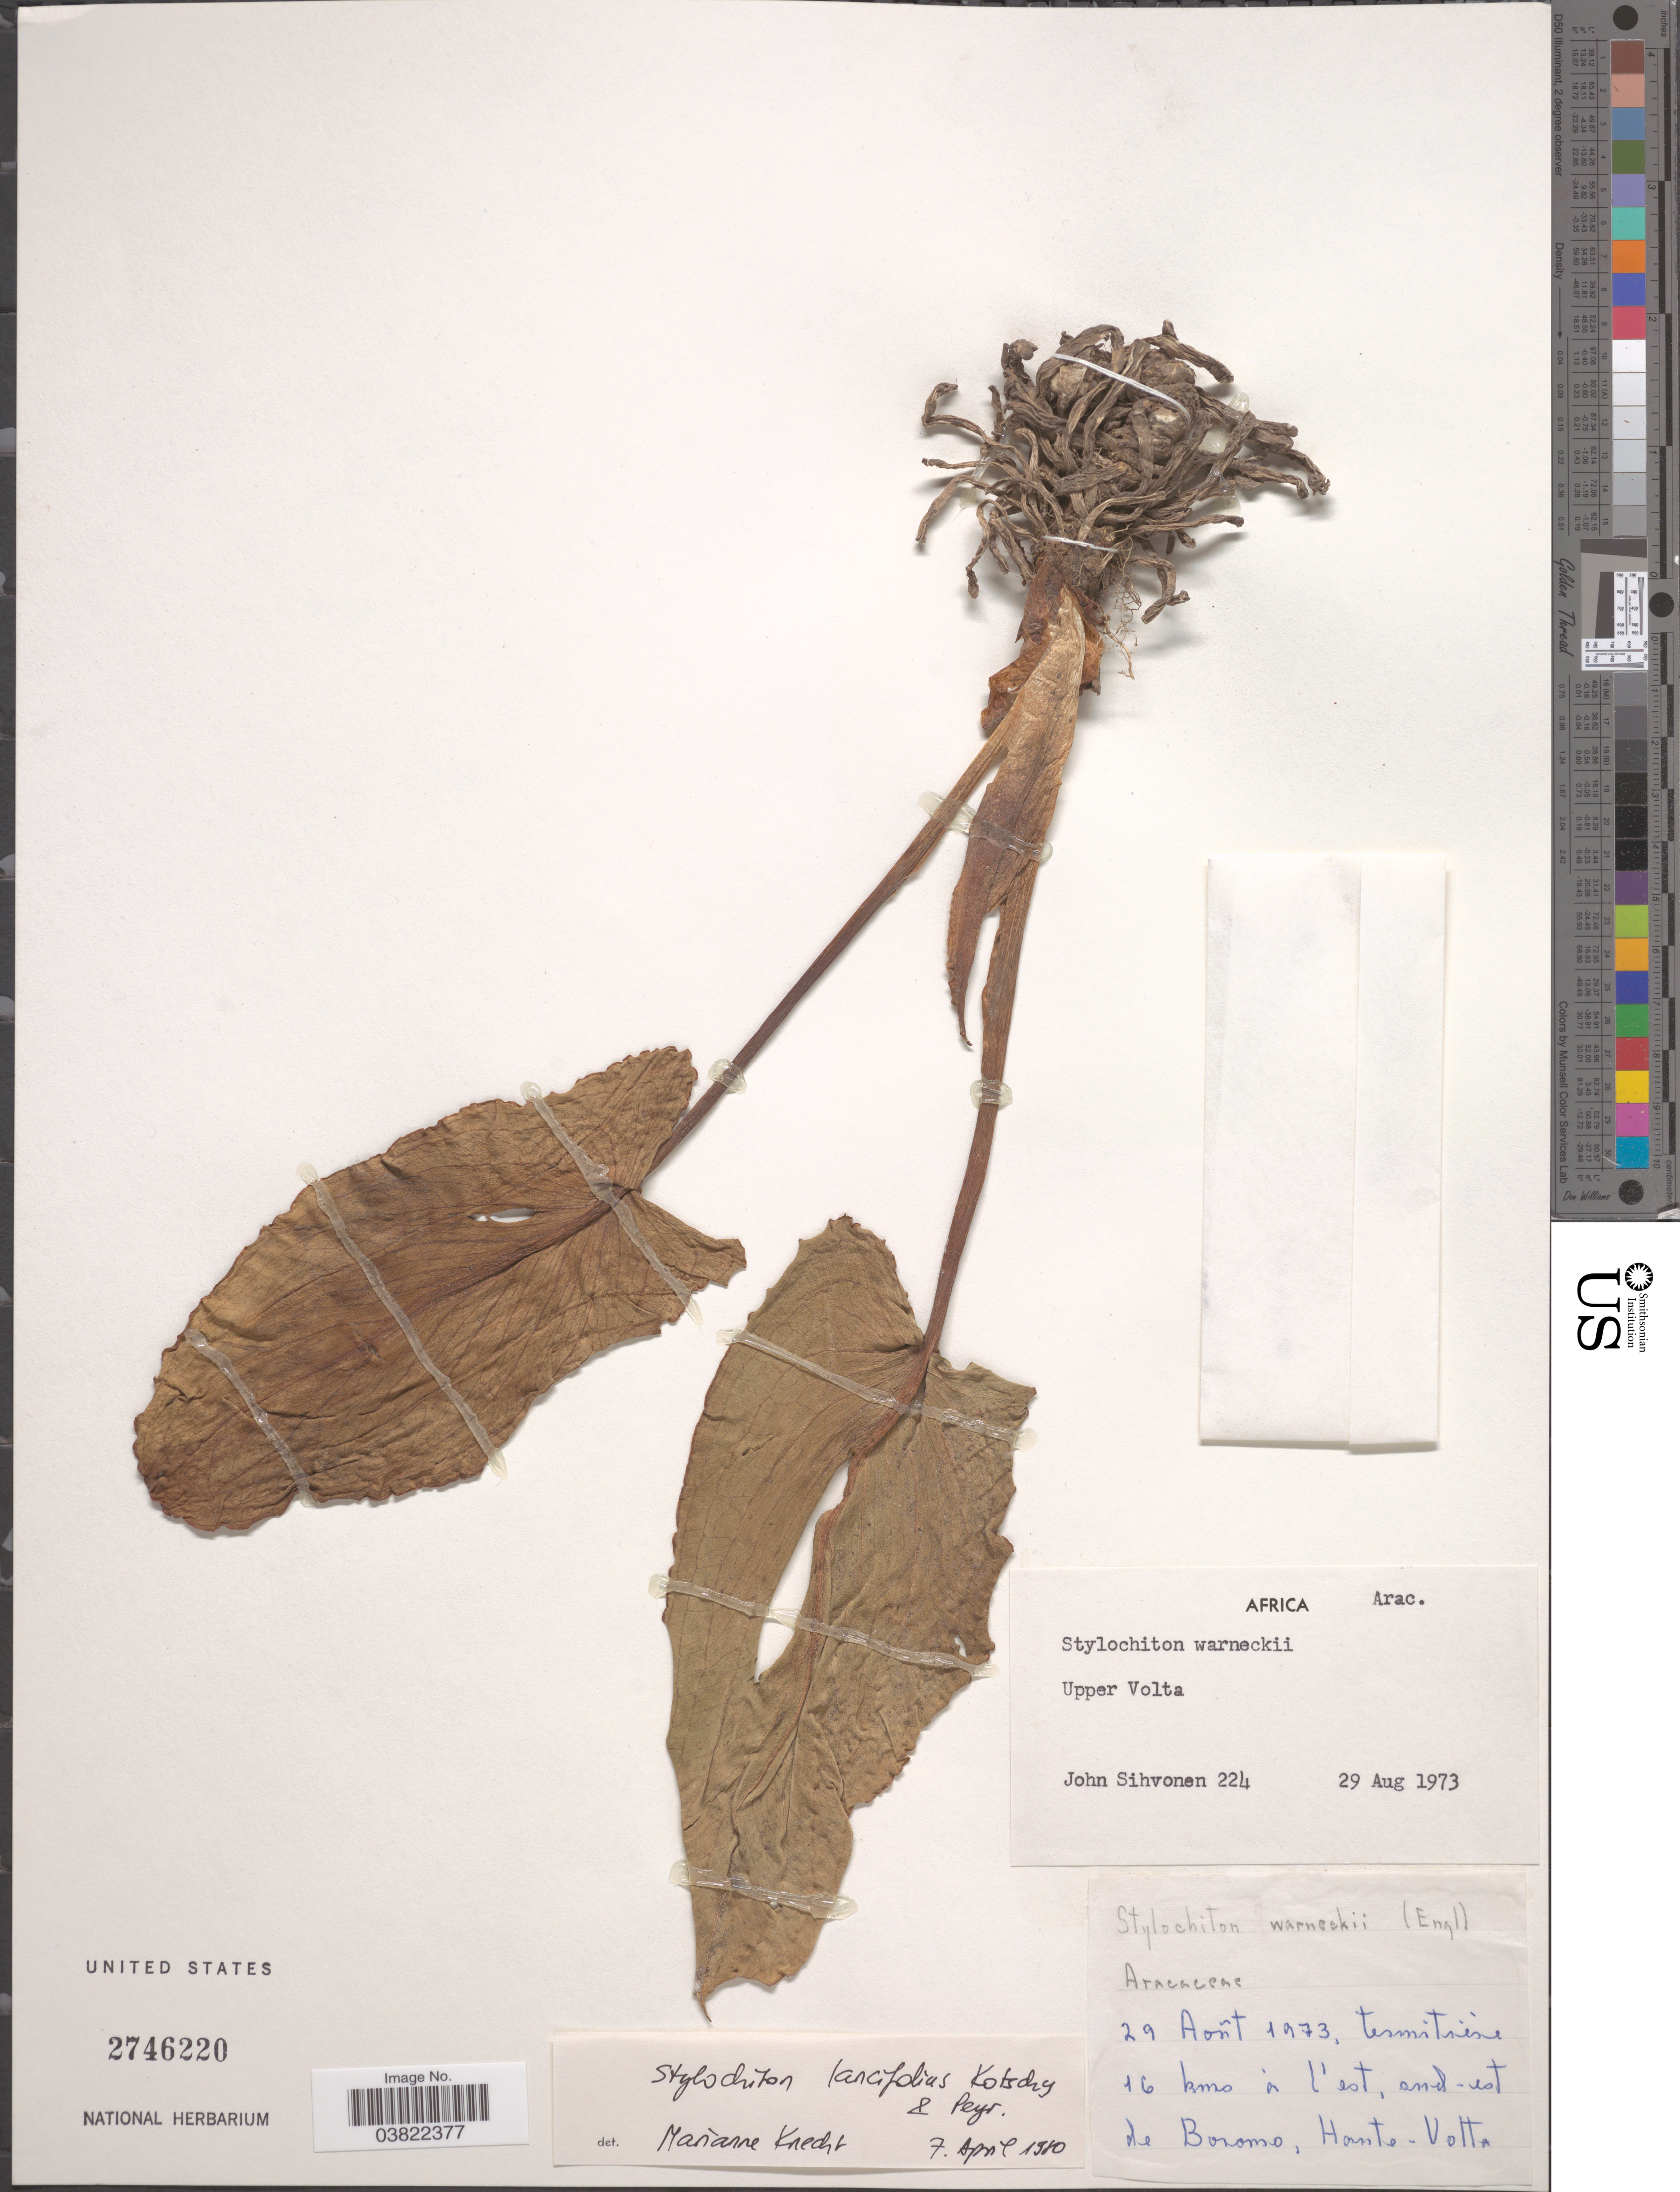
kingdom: Plantae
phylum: Tracheophyta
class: Liliopsida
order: Alismatales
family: Araceae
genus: Stylochaeton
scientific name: Stylochaeton lancifolius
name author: Kotschy & Peyr.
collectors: J. Sihvonen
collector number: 224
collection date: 1973-08-29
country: Burkina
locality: Upper Volta. Tesmitsene [interpreted]. 16 kms à l'est, sud-est de Boromo, Haute- Volta.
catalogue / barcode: US 2746220